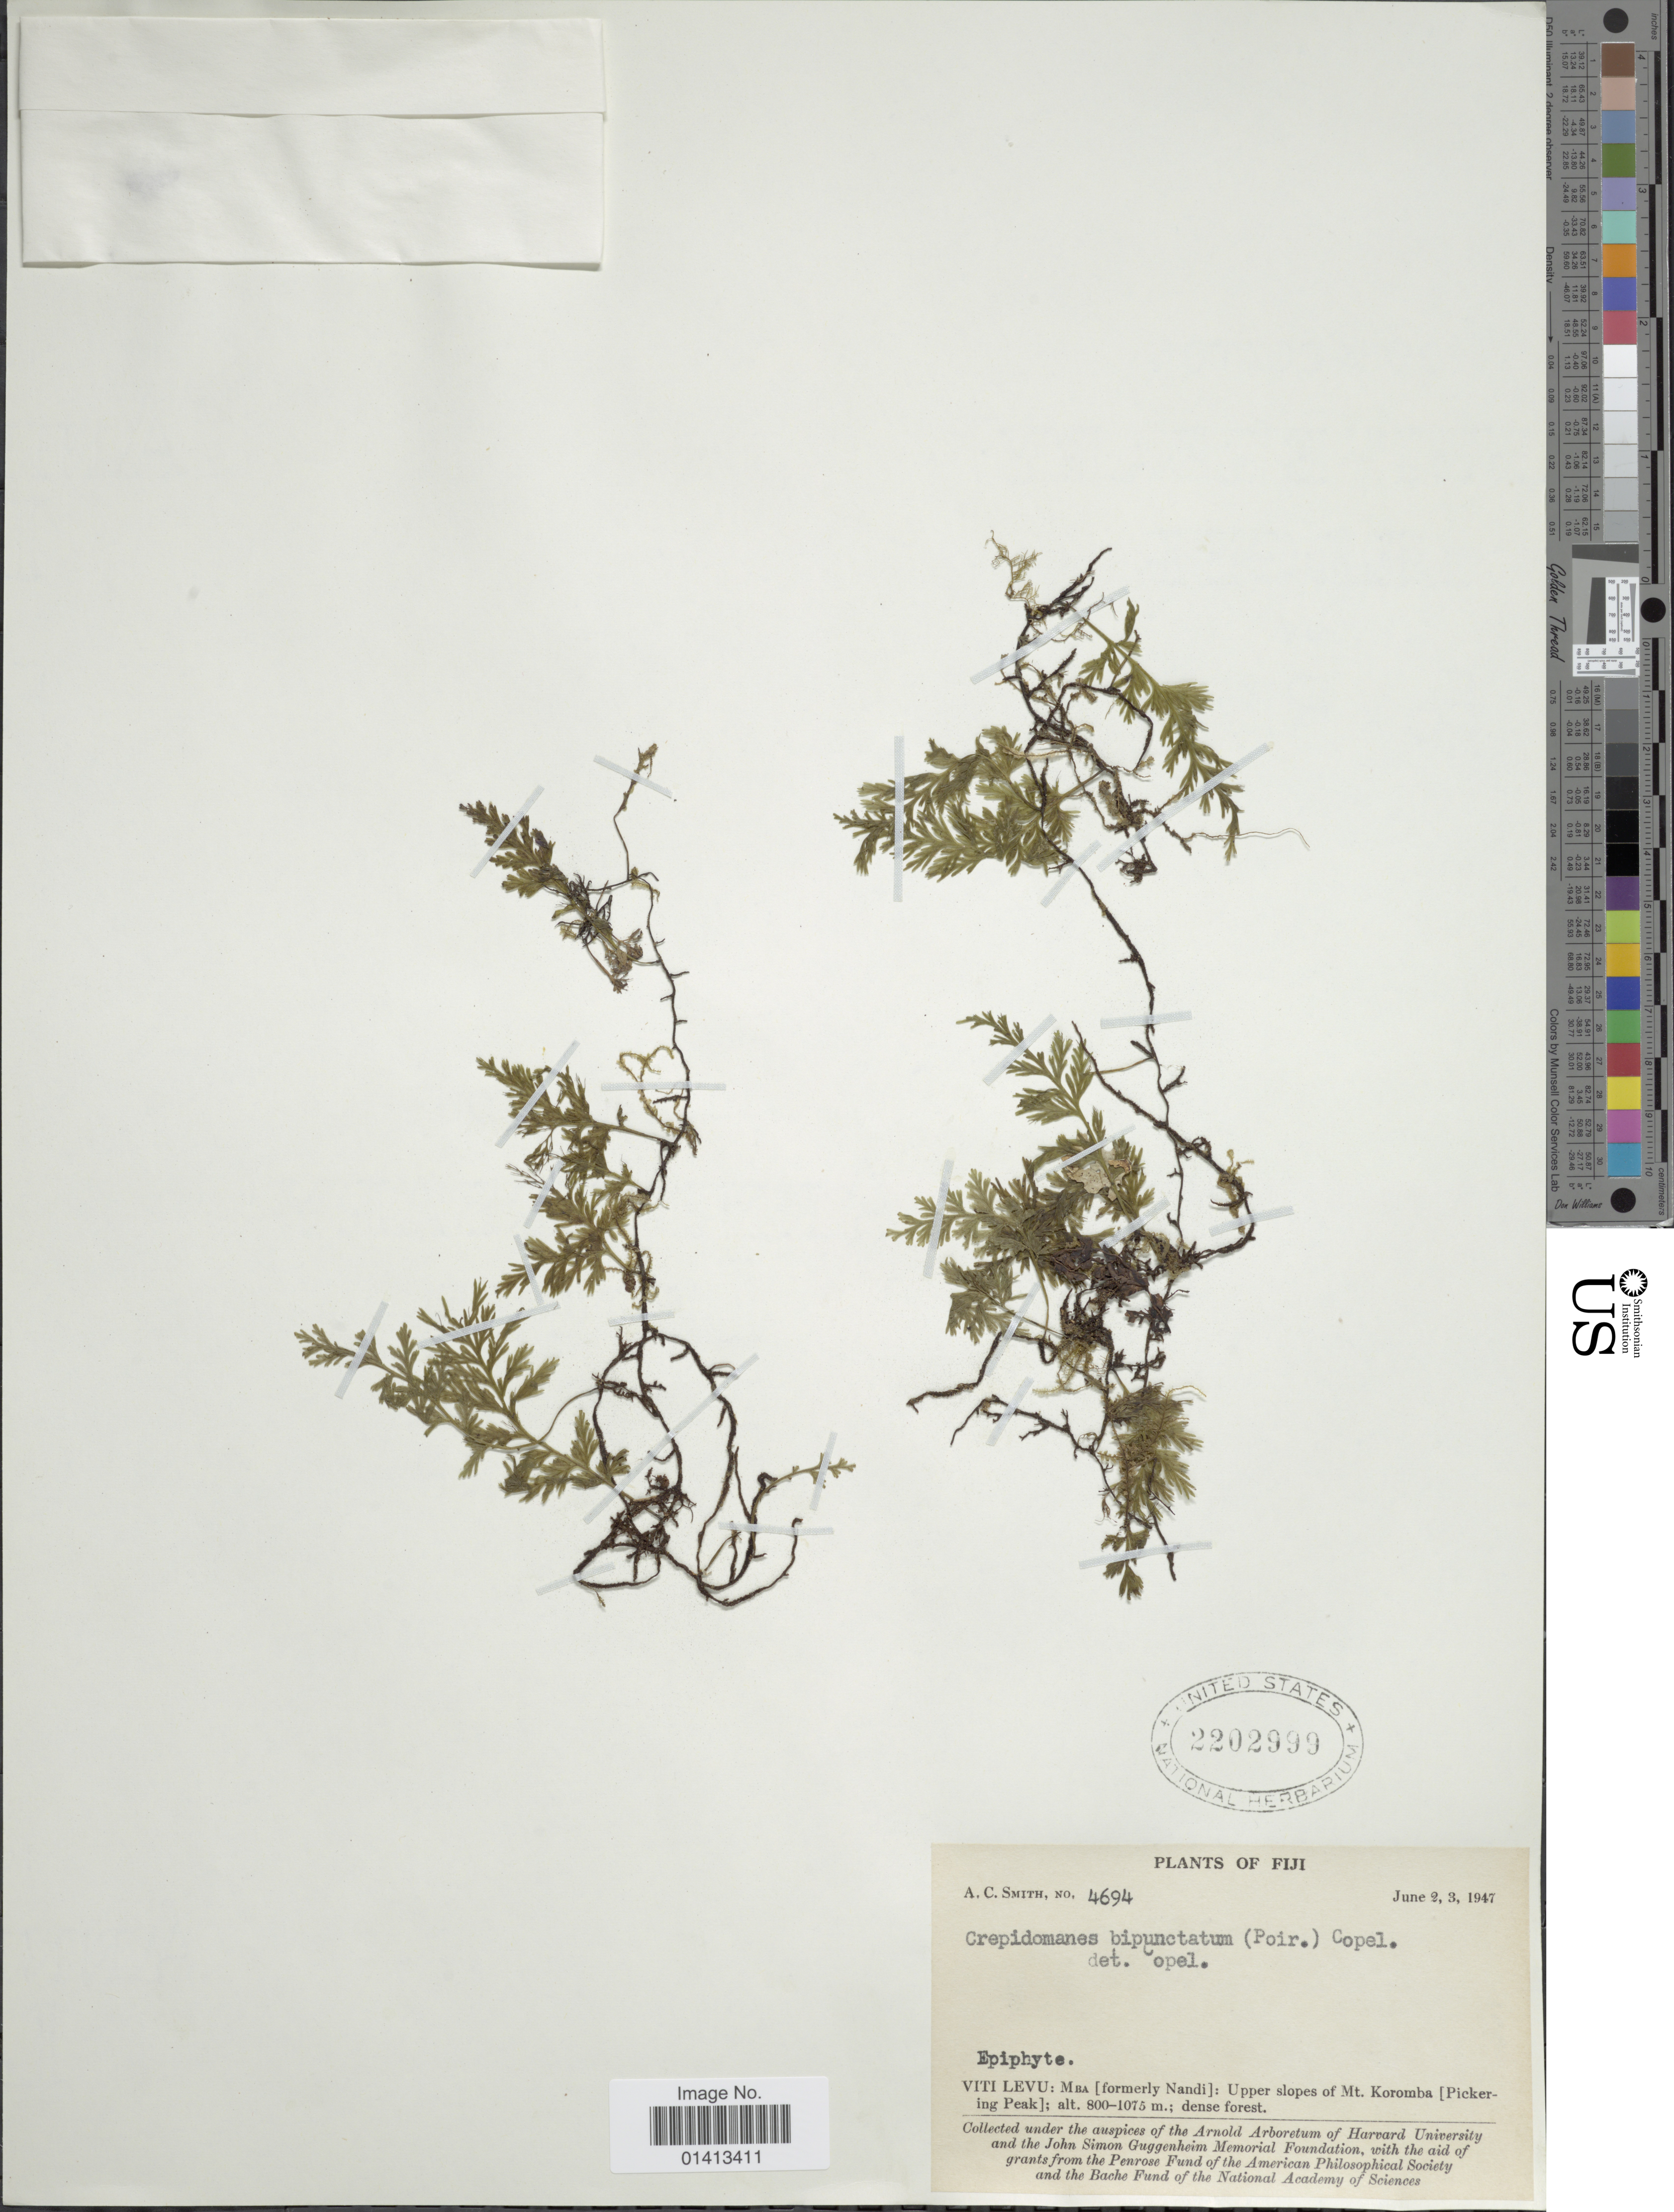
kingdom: Plantae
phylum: Tracheophyta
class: Polypodiopsida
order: Hymenophyllales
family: Hymenophyllaceae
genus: Crepidomanes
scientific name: Crepidomanes bipunctatum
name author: (Poir.) Copel.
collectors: A. C. Smith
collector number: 4694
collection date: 1947-06-02/1947-06-03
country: Fiji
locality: Viti Levu: Mba [formerly Nandi]: Upper slopes of Mt Koromba [Pickering Peak]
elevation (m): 800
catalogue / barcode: US 2202999